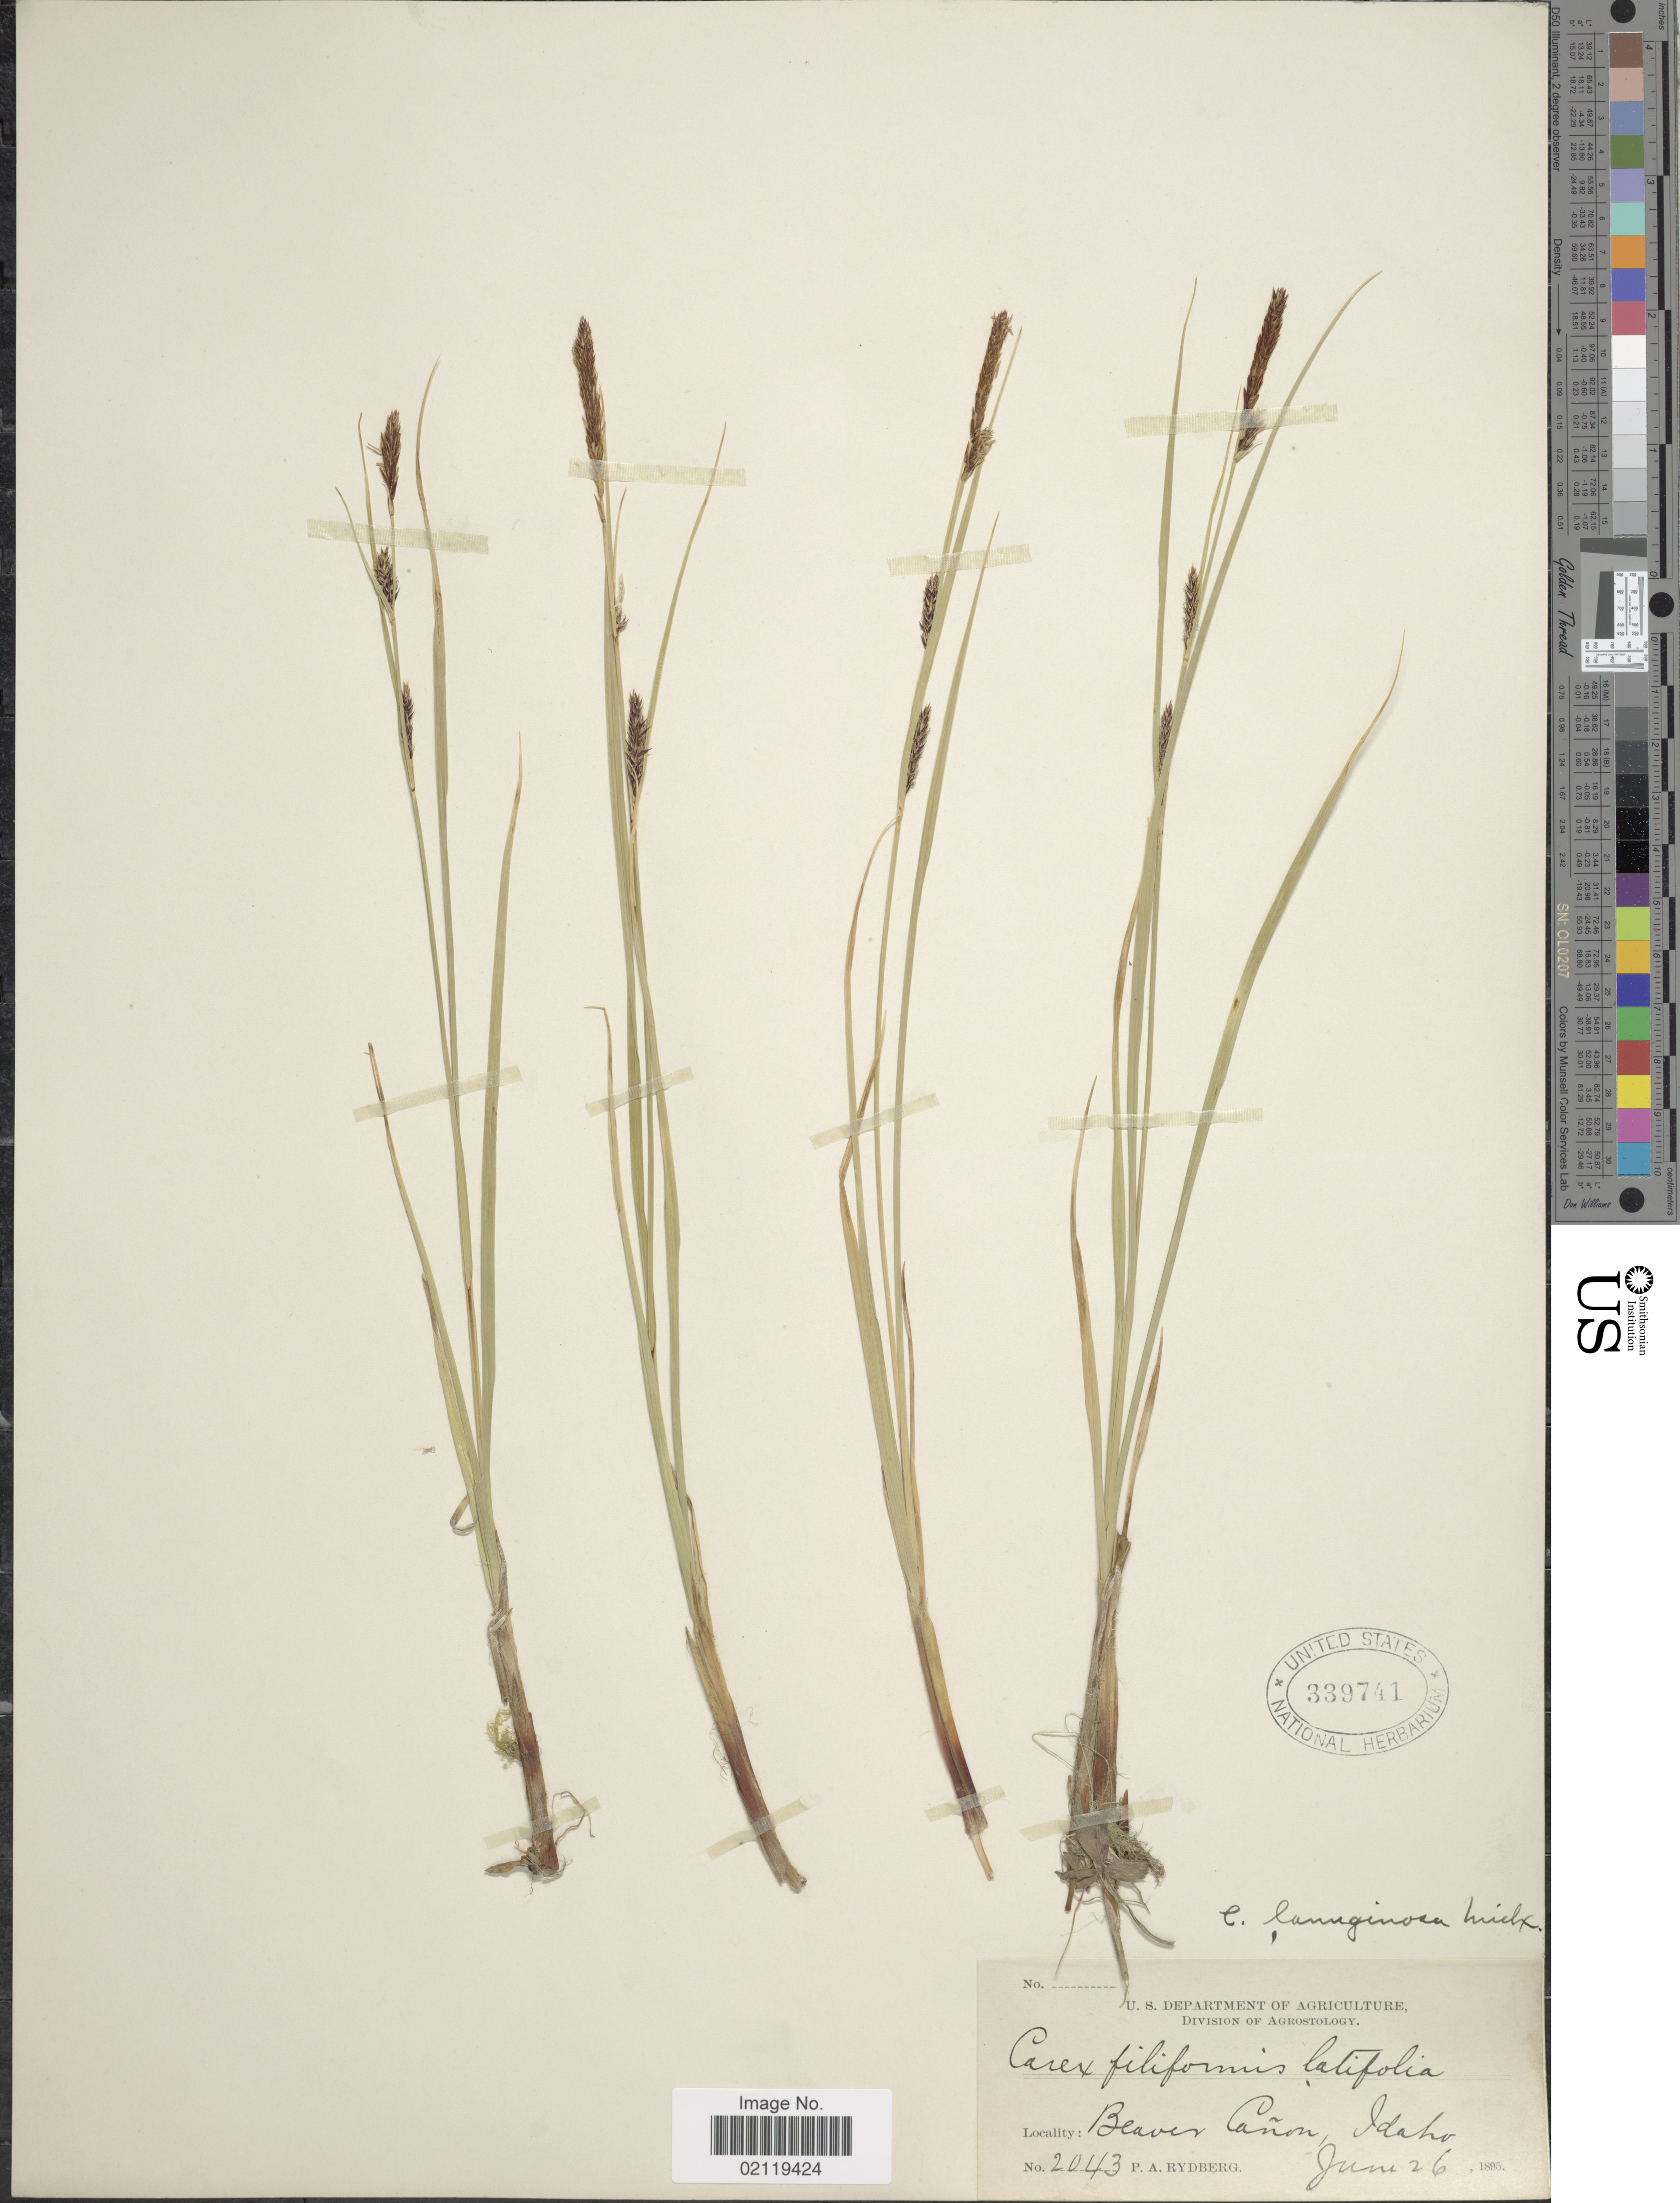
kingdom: Plantae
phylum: Tracheophyta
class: Liliopsida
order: Poales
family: Cyperaceae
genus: Carex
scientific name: Carex pellita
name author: Muhl. ex Willd.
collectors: P. A. Rydberg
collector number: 2043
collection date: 1895-06-26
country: United States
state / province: Idaho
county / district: Nez Perce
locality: Beaver Canon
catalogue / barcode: US 339741